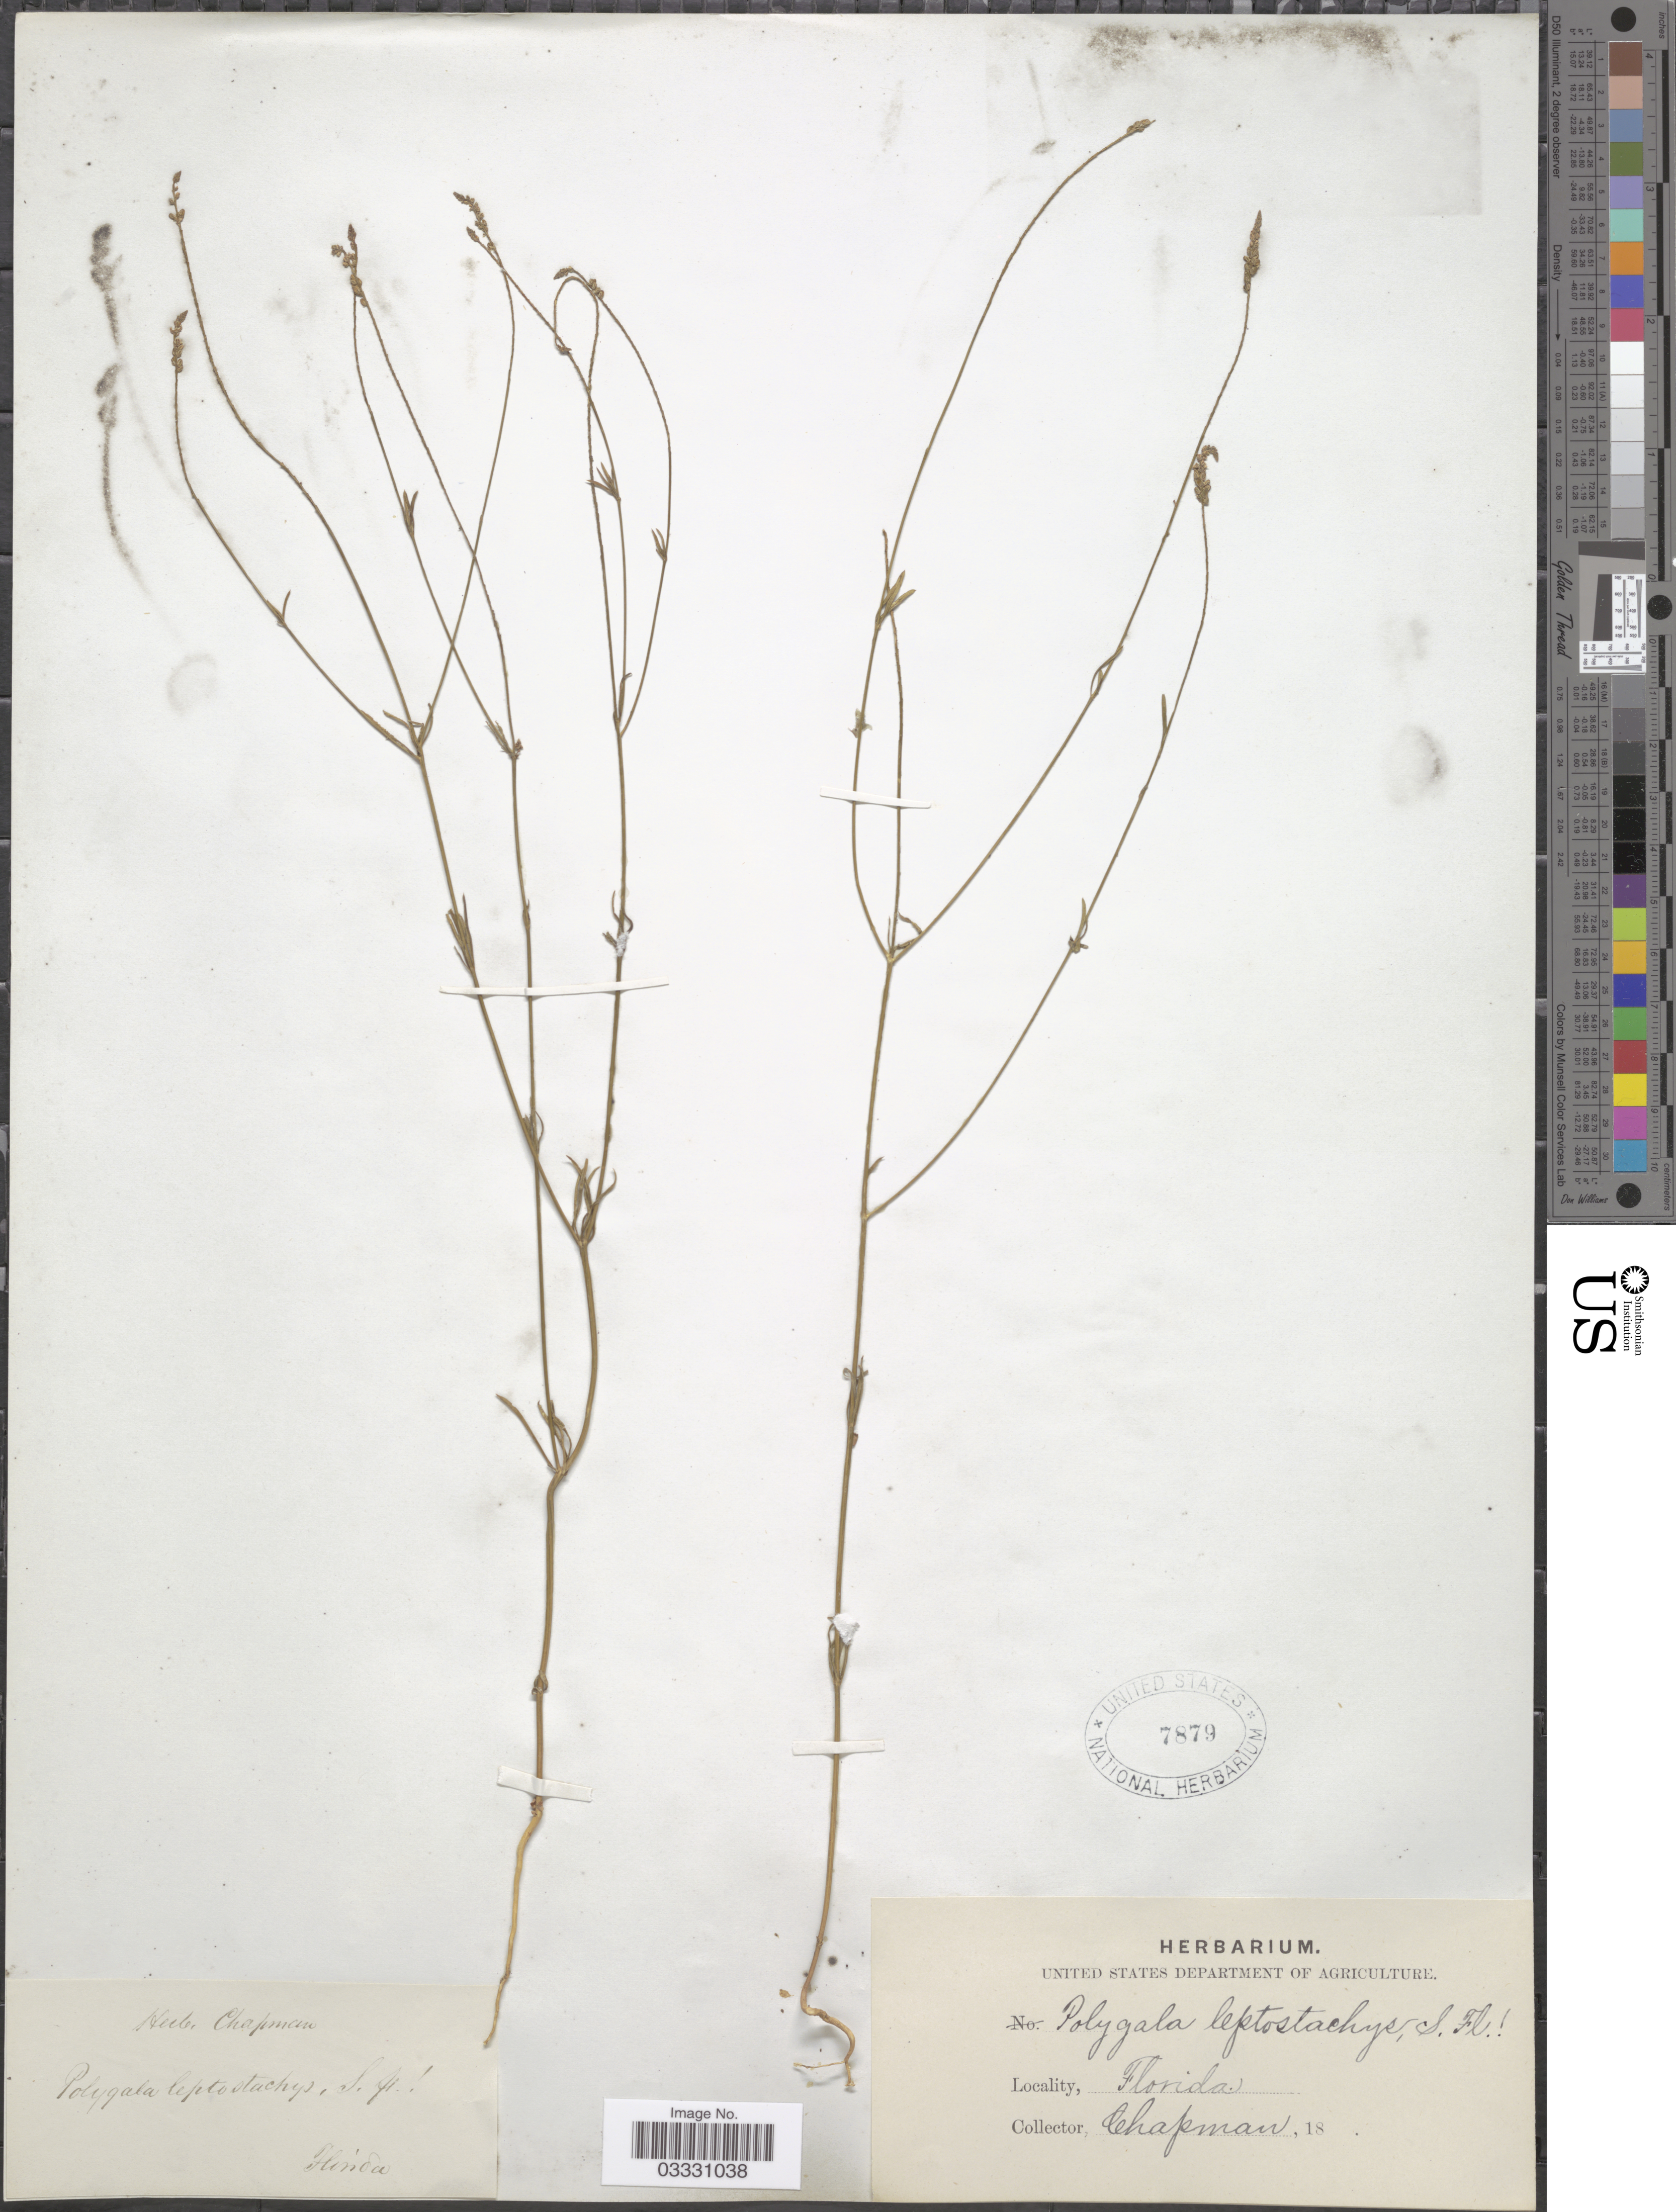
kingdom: Plantae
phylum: Tracheophyta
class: Magnoliopsida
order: Fabales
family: Polygalaceae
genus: Polygala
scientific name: Polygala leptostachys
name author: Shuttlew. ex A. Gray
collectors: ex herb. Chapman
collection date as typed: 18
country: United States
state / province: Florida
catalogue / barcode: US 7879